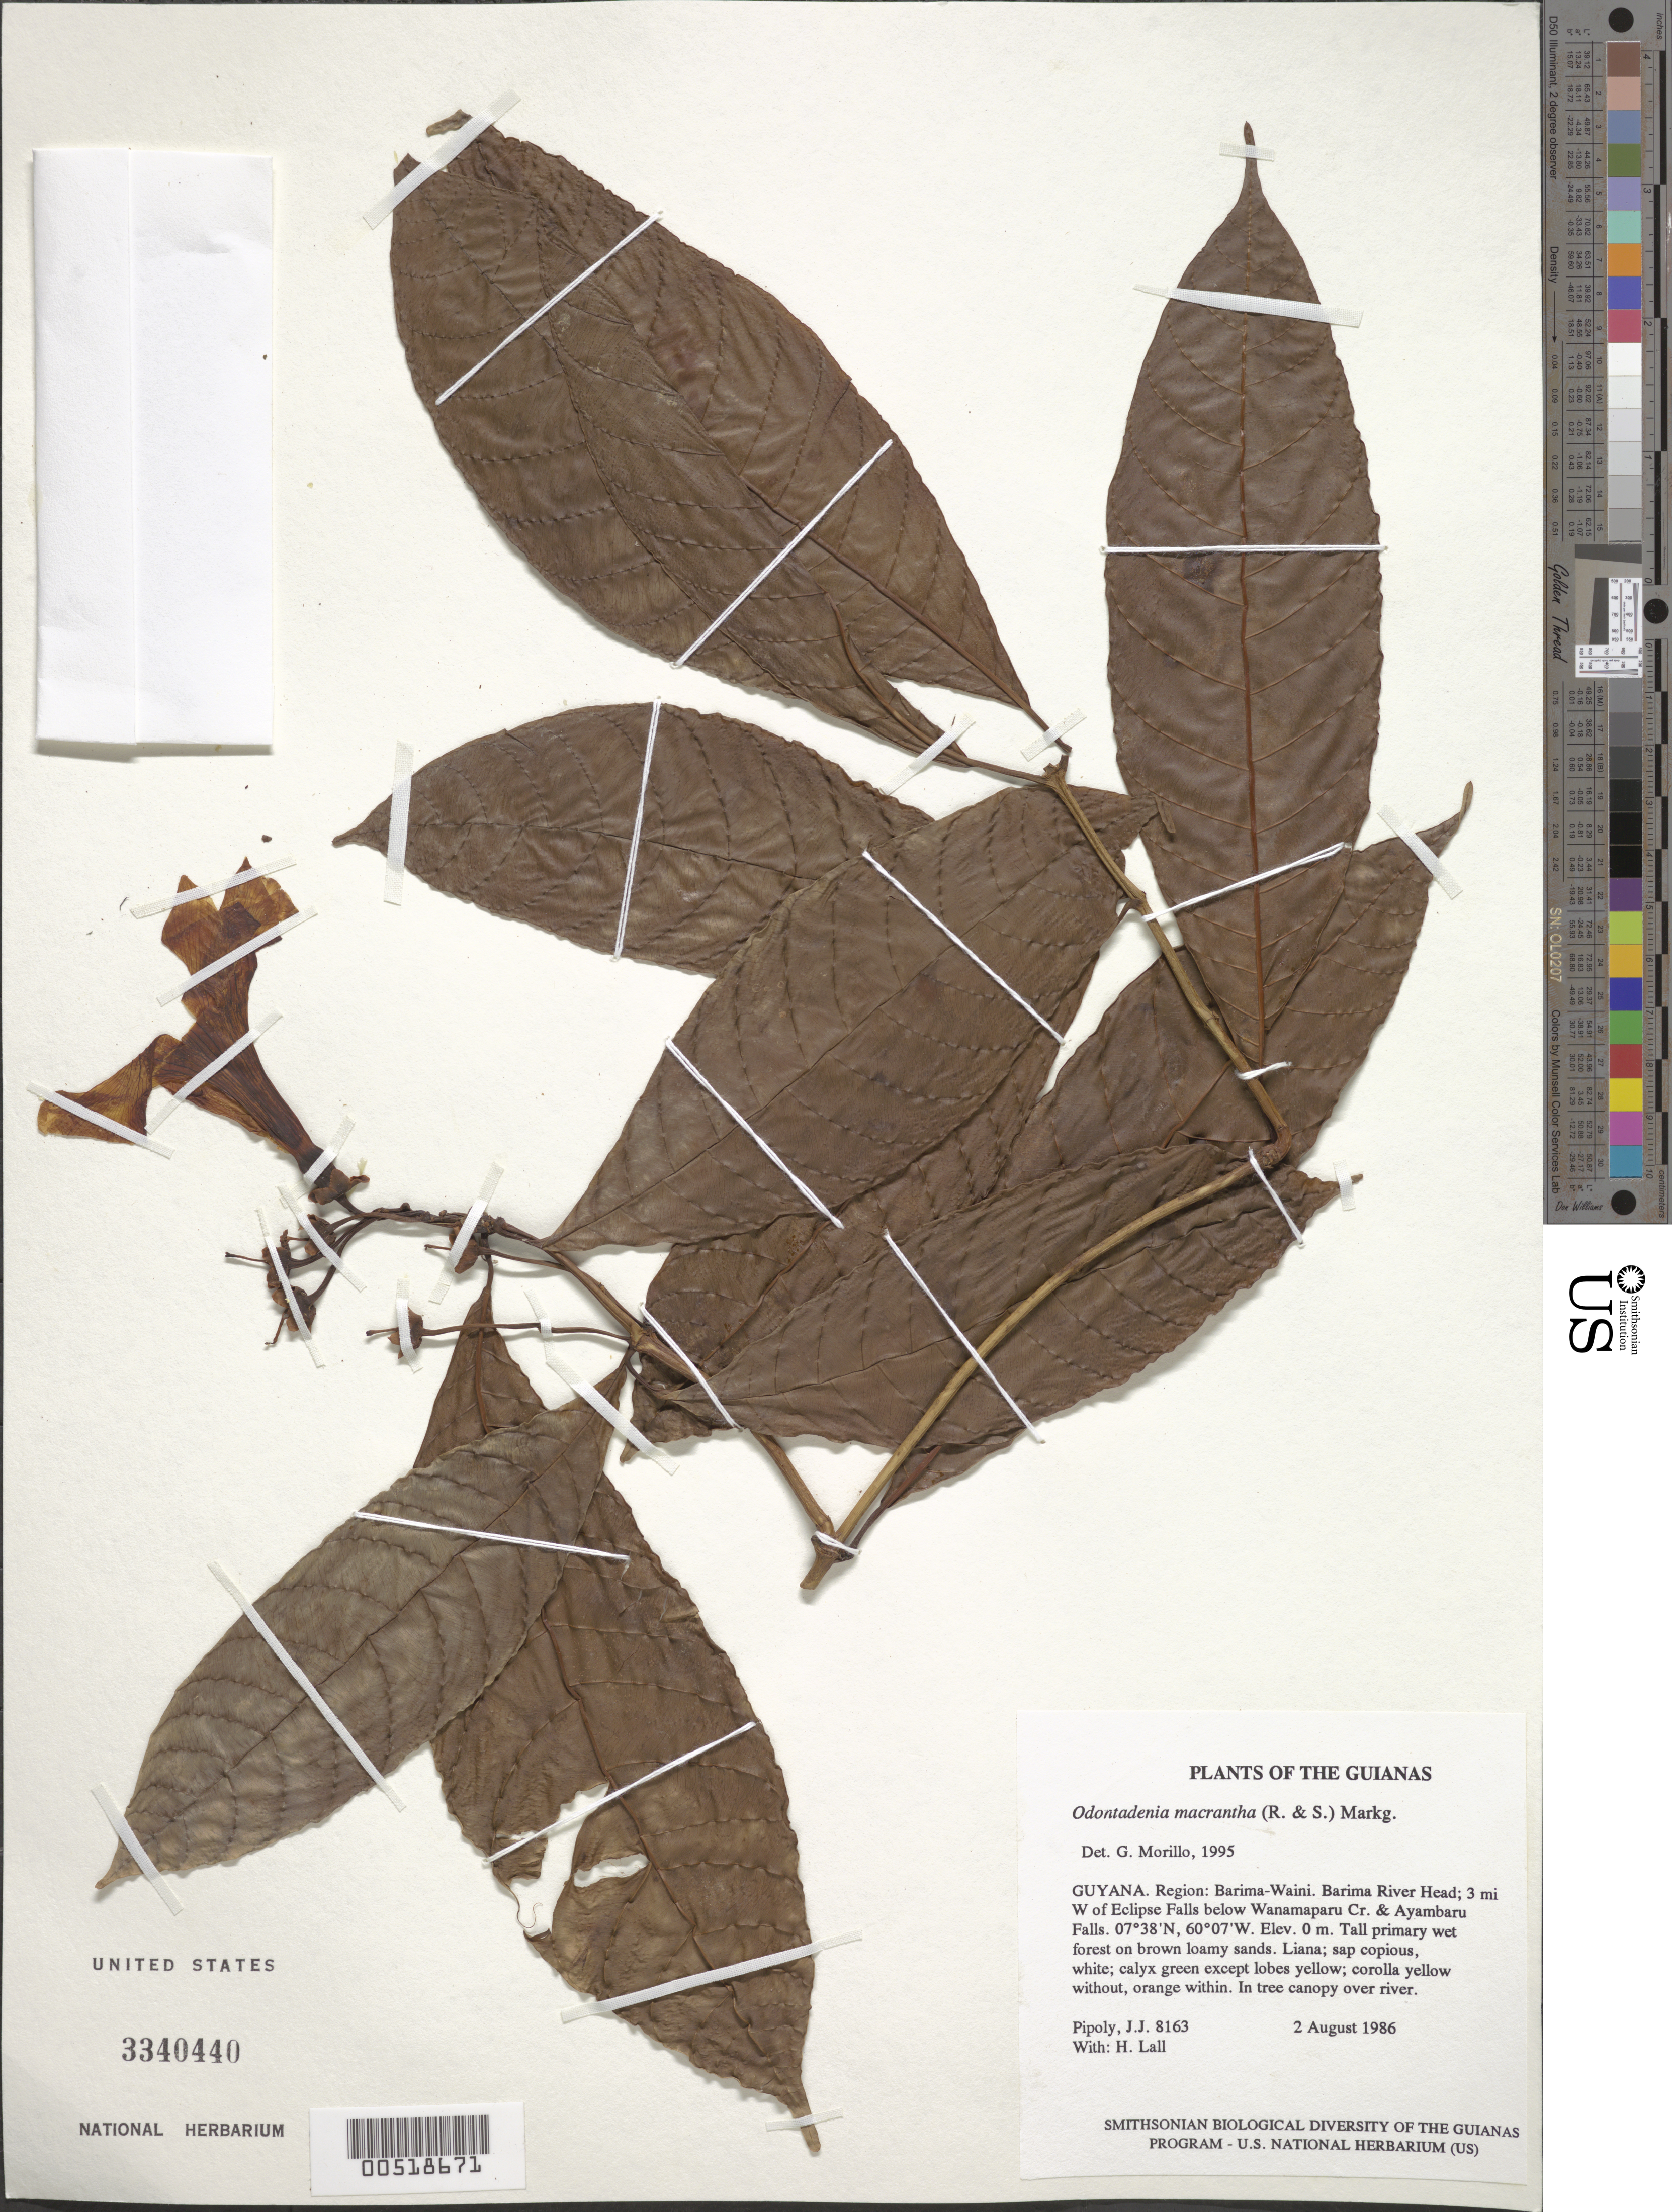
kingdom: Plantae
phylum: Tracheophyta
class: Magnoliopsida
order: Gentianales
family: Apocynaceae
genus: Odontadenia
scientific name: Odontadenia macrantha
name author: (Roem. & Schult.) Markgr.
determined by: Morillo, G. N.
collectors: J. J. Pipoly & H. Lall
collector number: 8163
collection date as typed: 2 August 1986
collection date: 1986-08-02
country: Guyana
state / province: Barima-Waini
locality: Barima River head; 3 mi W of Eclipse Falls below Wanamaparu Cr. & Ayambaru Falls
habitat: Tall primary wet forest on brown loamy sands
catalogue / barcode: US 3340440